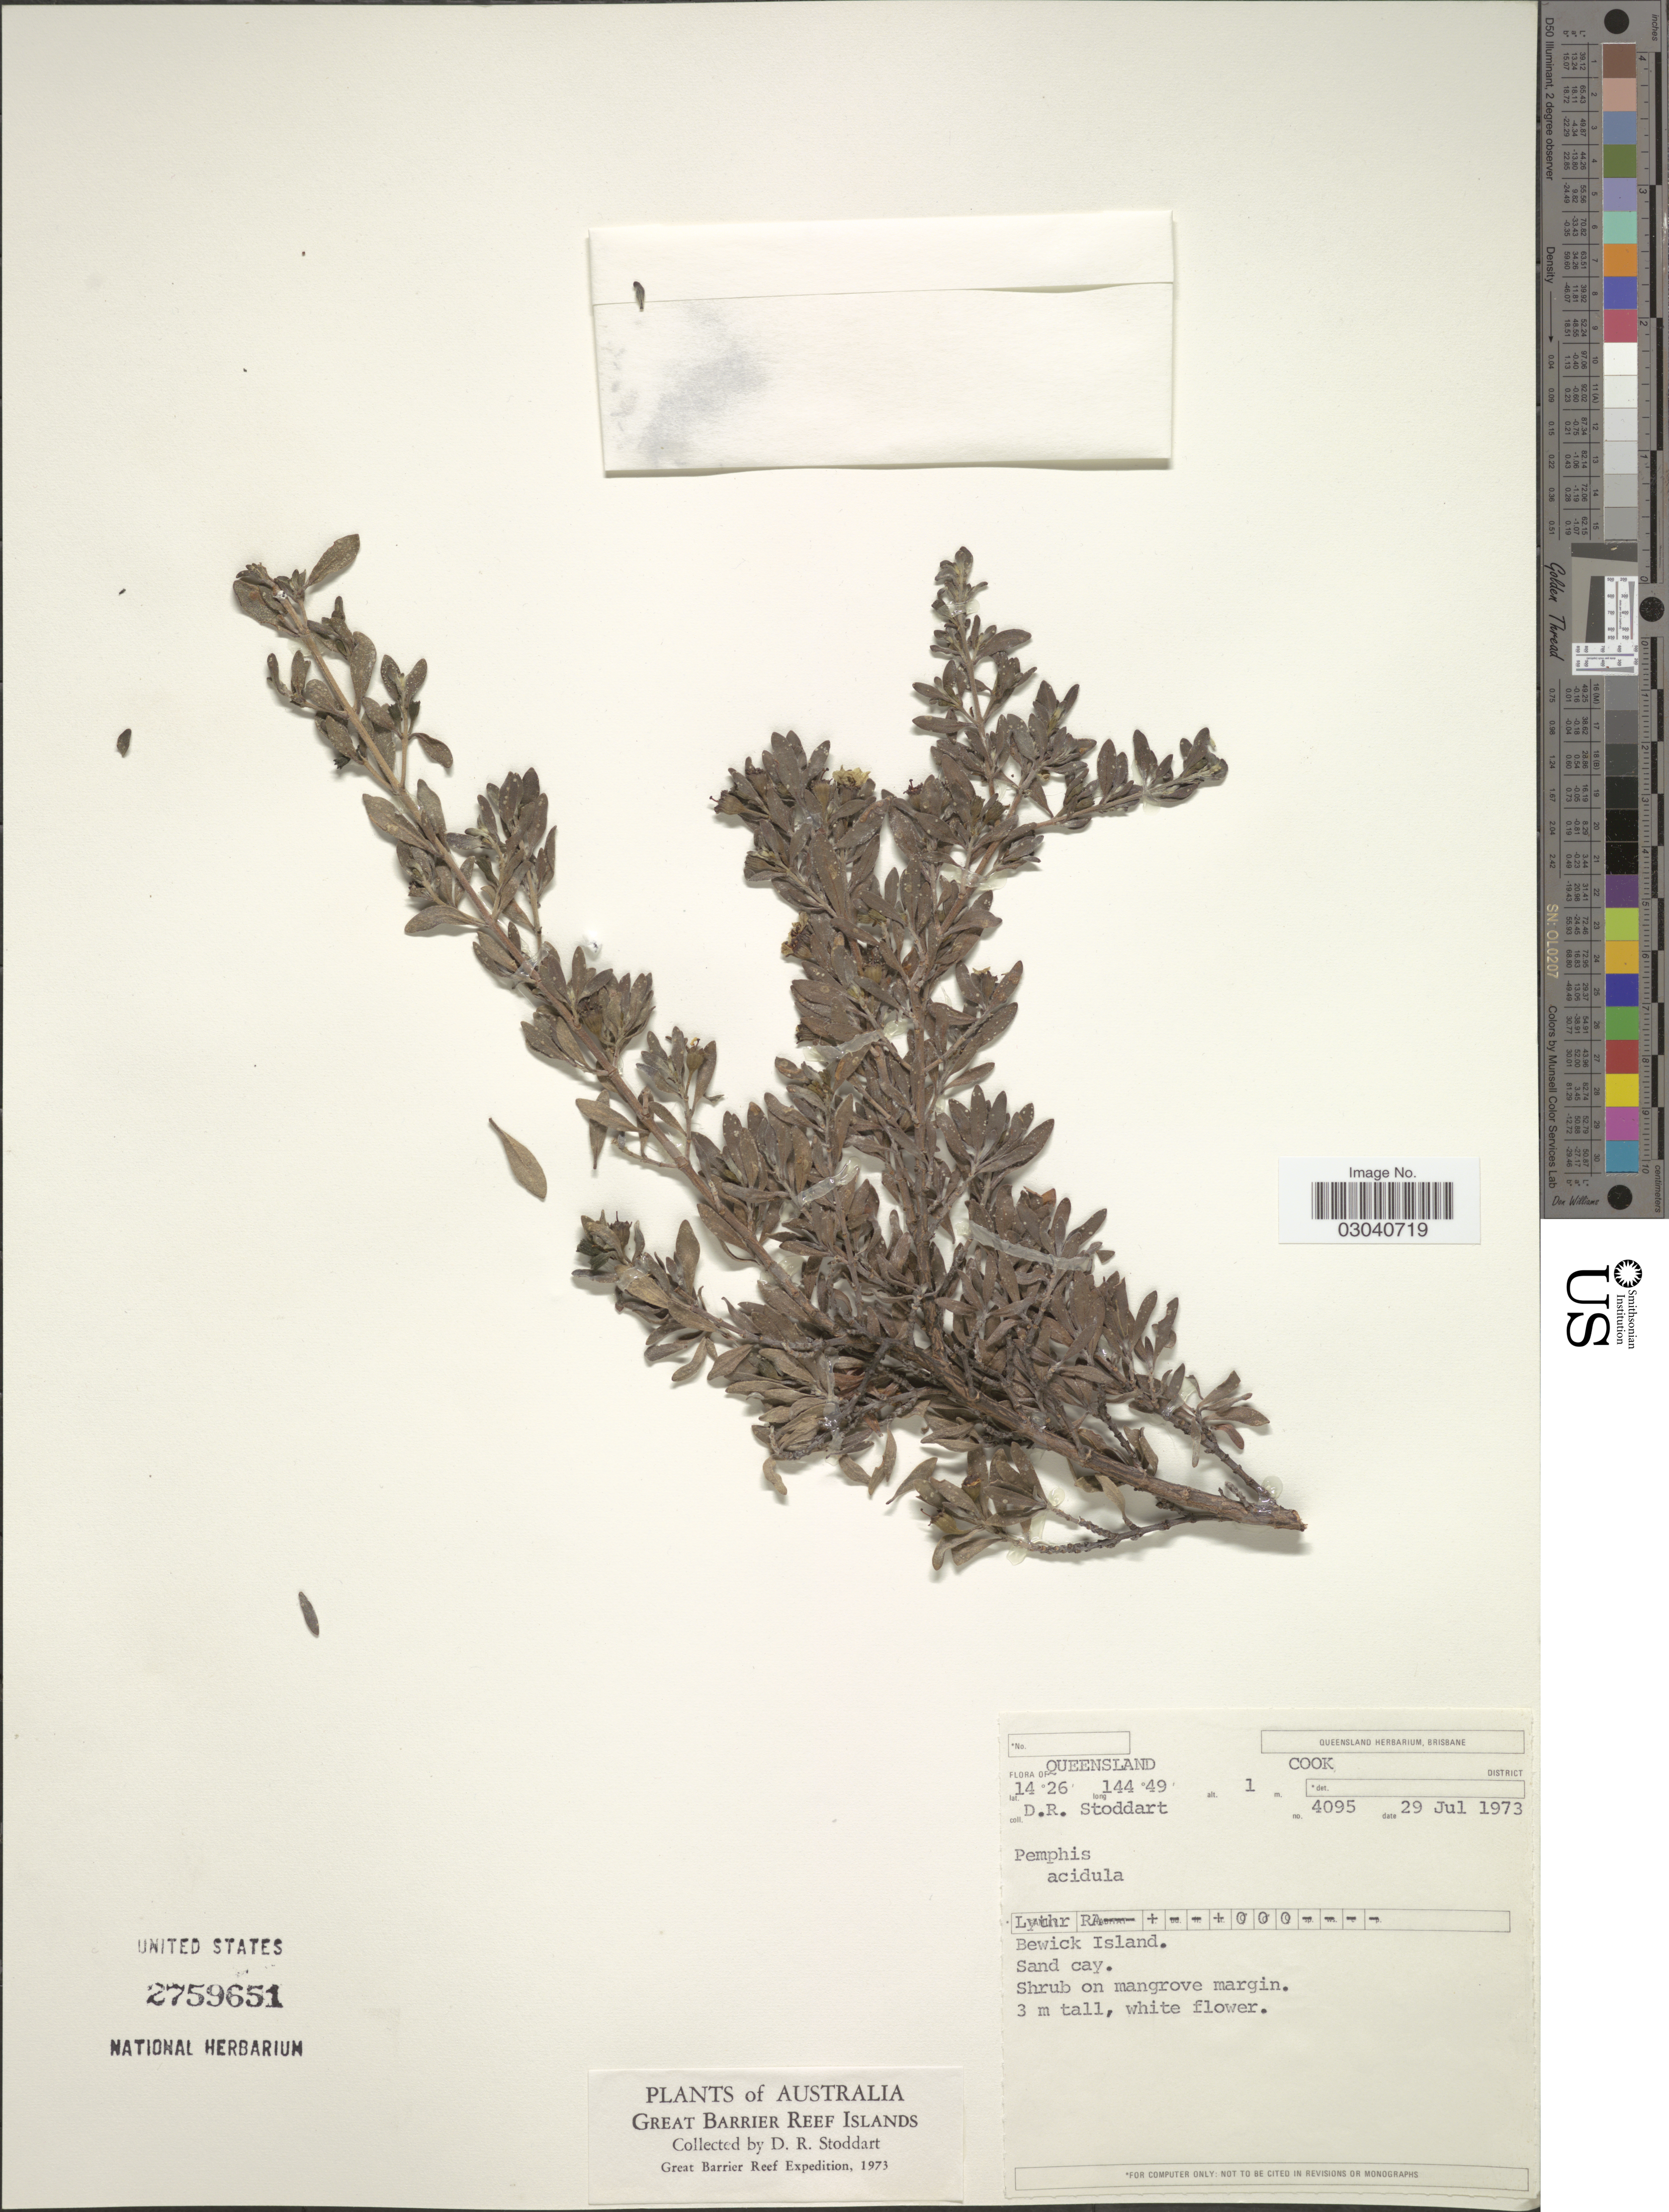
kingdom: Plantae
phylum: Tracheophyta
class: Magnoliopsida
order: Myrtales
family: Lythraceae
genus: Pemphis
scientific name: Pemphis acidula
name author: J.R. Forst. & G. Forst.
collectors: D. R. Stoddart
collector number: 4095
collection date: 1973-07-29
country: Australia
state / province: Queensland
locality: Great Barrier Reef Islands. Cook District. Bewick Island.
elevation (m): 1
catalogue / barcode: US 2759651